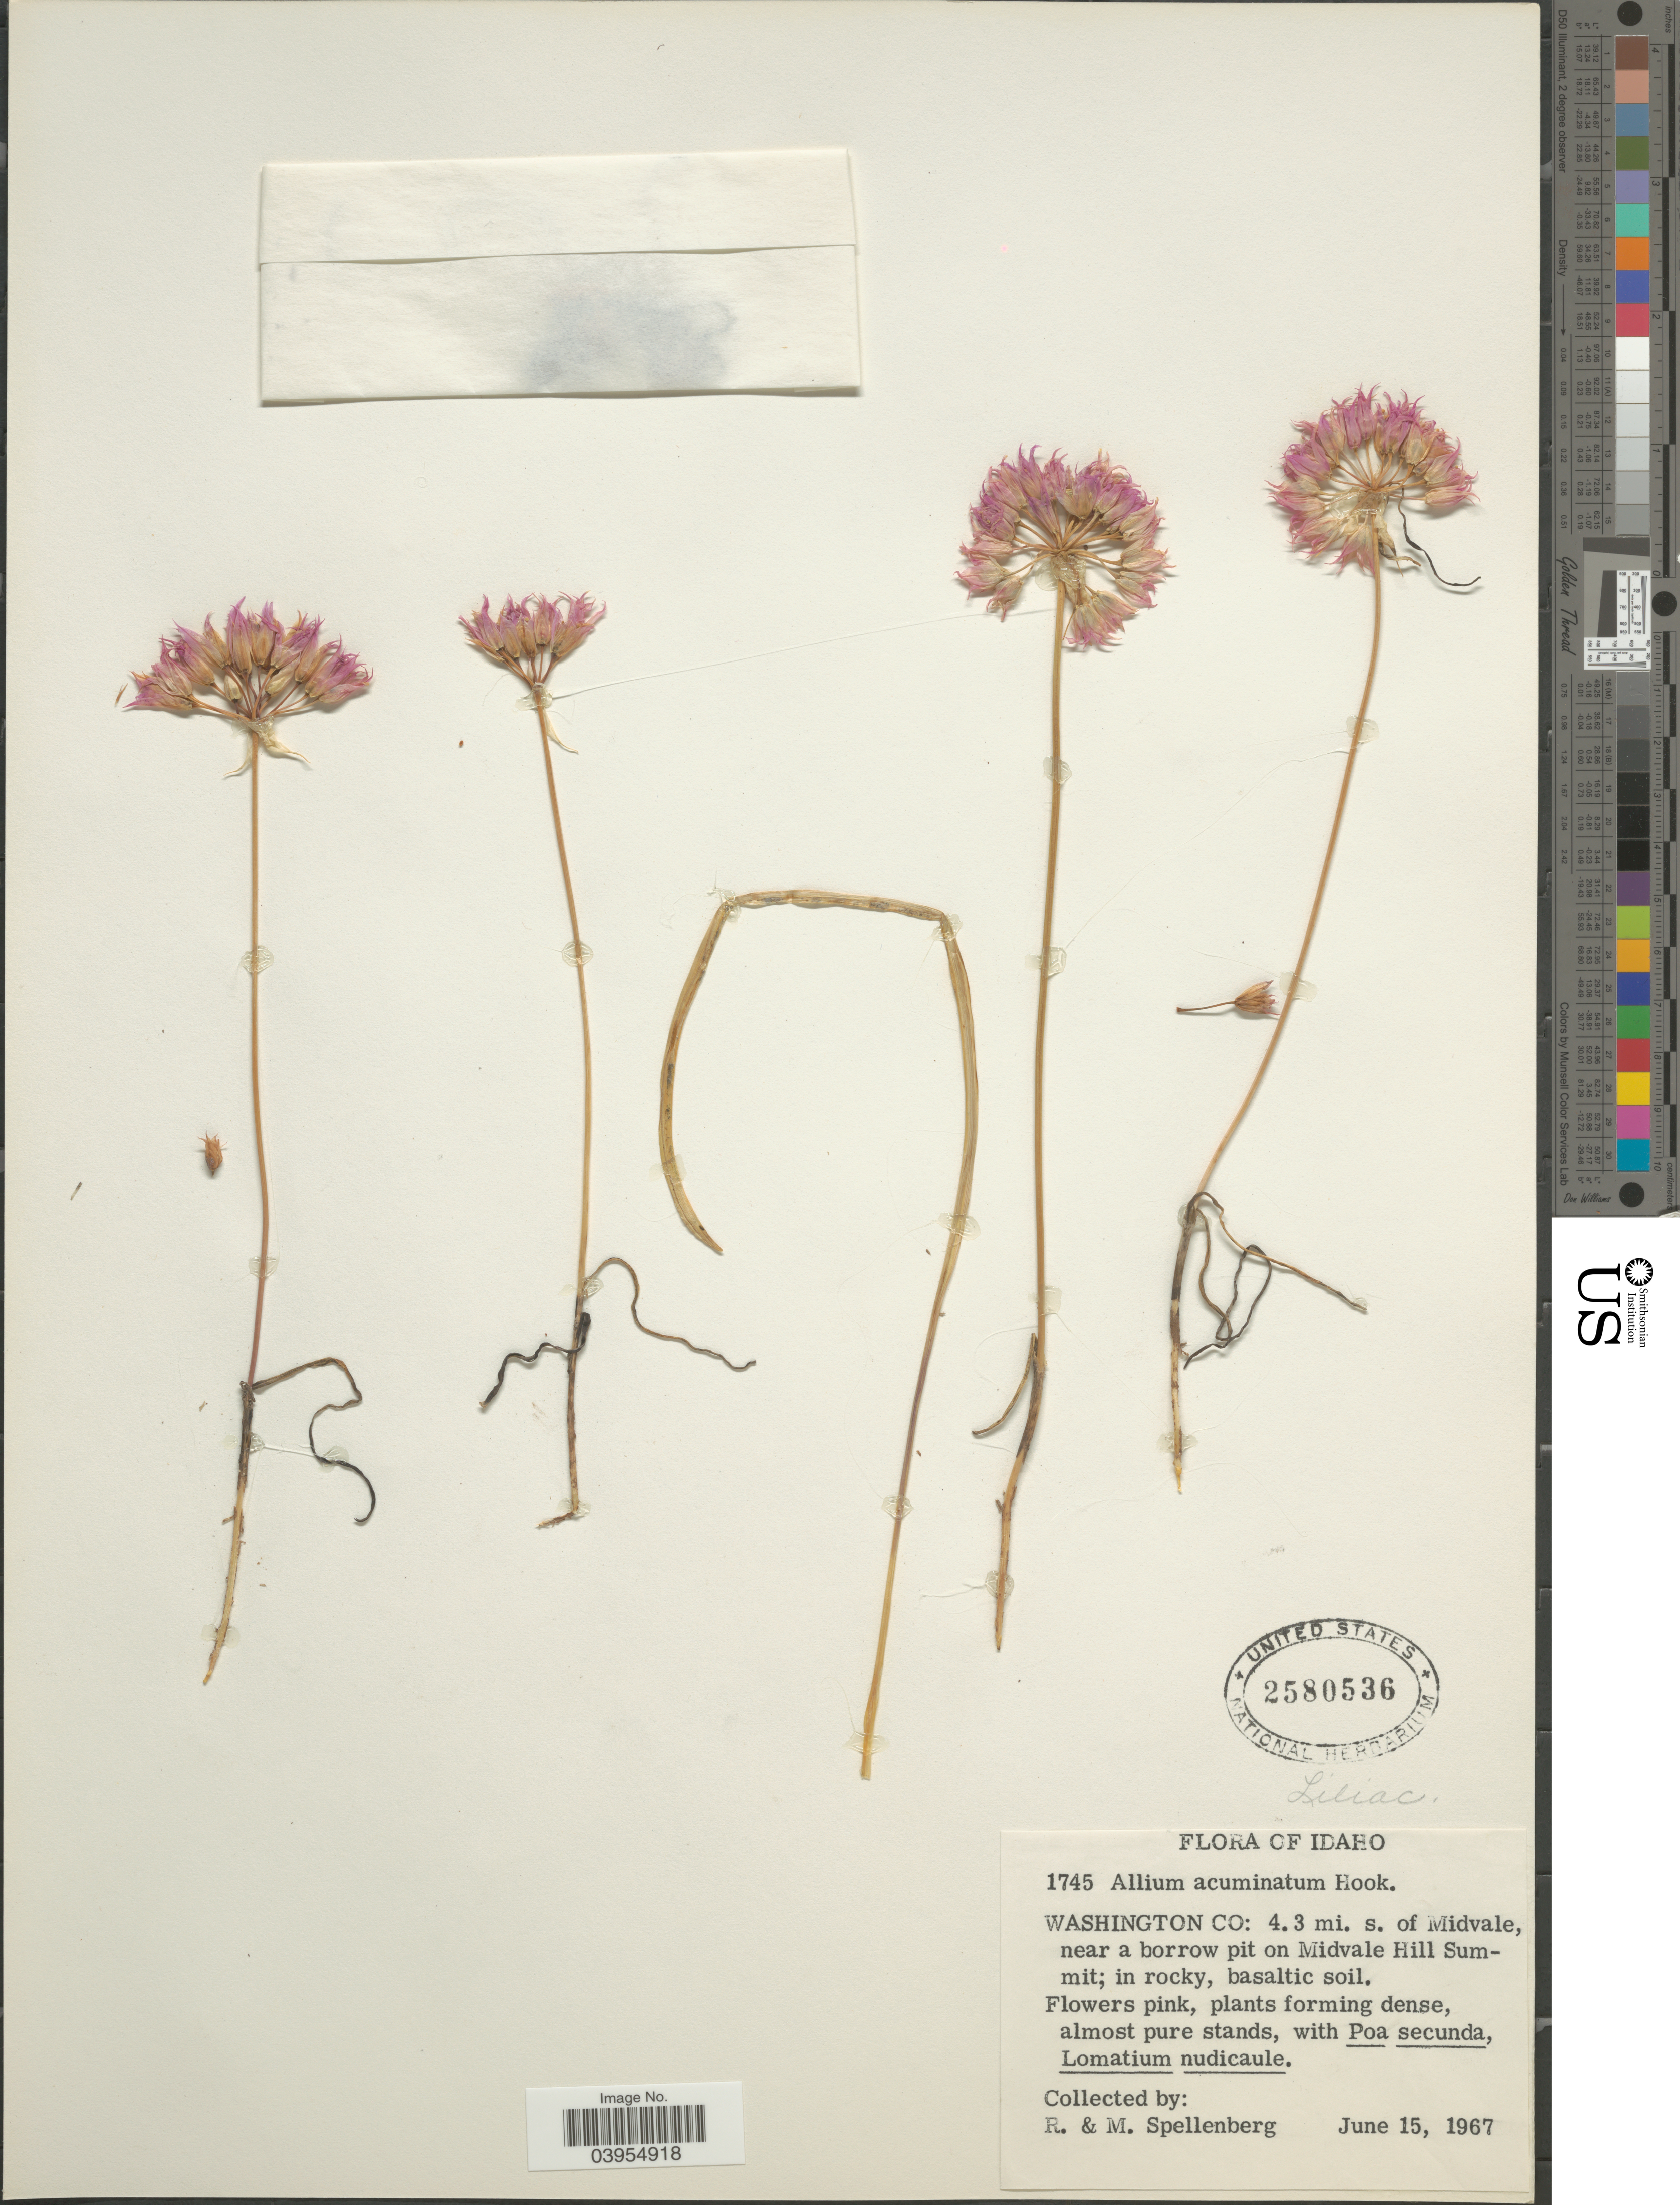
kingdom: Plantae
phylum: Tracheophyta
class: Liliopsida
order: Asparagales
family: Amaryllidaceae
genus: Allium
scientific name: Allium acuminatum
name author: Hook.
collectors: R. Spellenberg & Spellenberg, M.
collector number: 1745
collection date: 1967-06-15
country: United States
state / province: Idaho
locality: Washington Co: 4.3 mi. s. of Midvale, near a borrow pit on Midvale Hill Summit; in rocky, basaltic soil.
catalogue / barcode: US 2580536